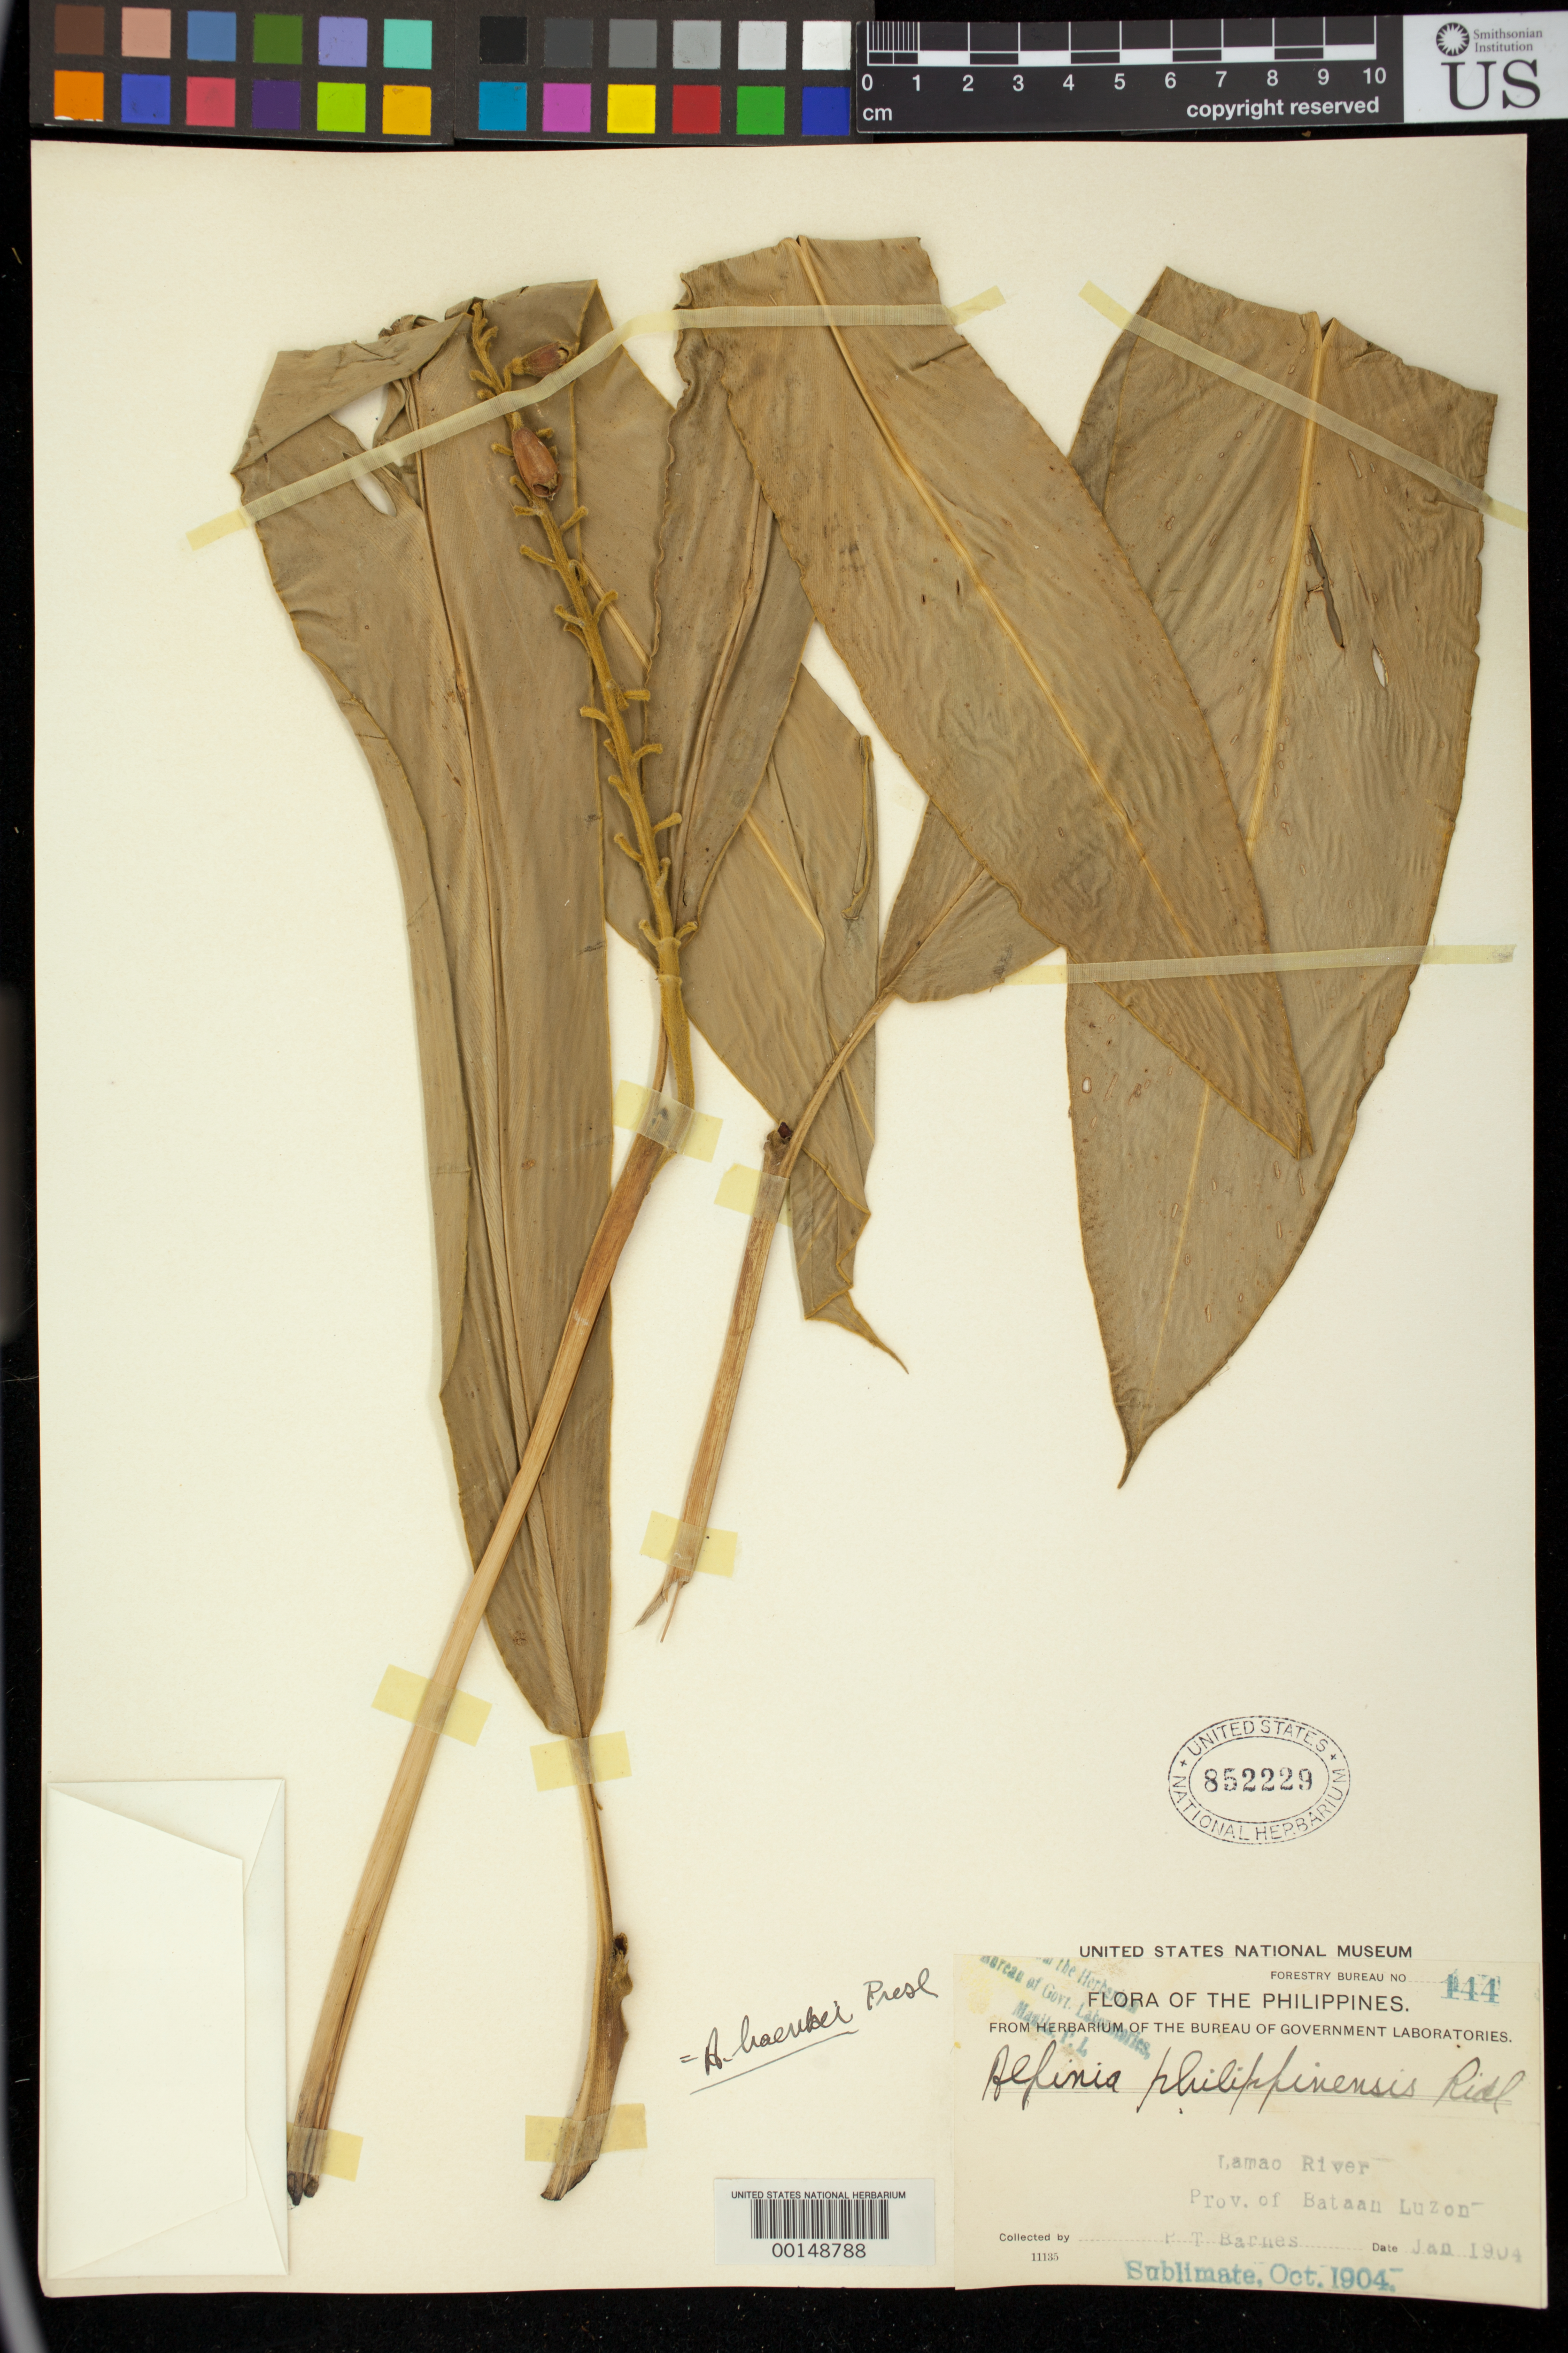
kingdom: Plantae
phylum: Tracheophyta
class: Liliopsida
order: Zingiberales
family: Zingiberaceae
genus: Alpinia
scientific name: Alpinia philippinensis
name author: Ridl.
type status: Isosyntype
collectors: P. Barnes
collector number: For. Bur. 144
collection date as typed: Jan 1904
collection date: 1904-01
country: Philippines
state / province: Central Luzon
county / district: Bataan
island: Luzon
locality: Lamao River, Prov. of Bataan, Luzon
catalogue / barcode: US 852229